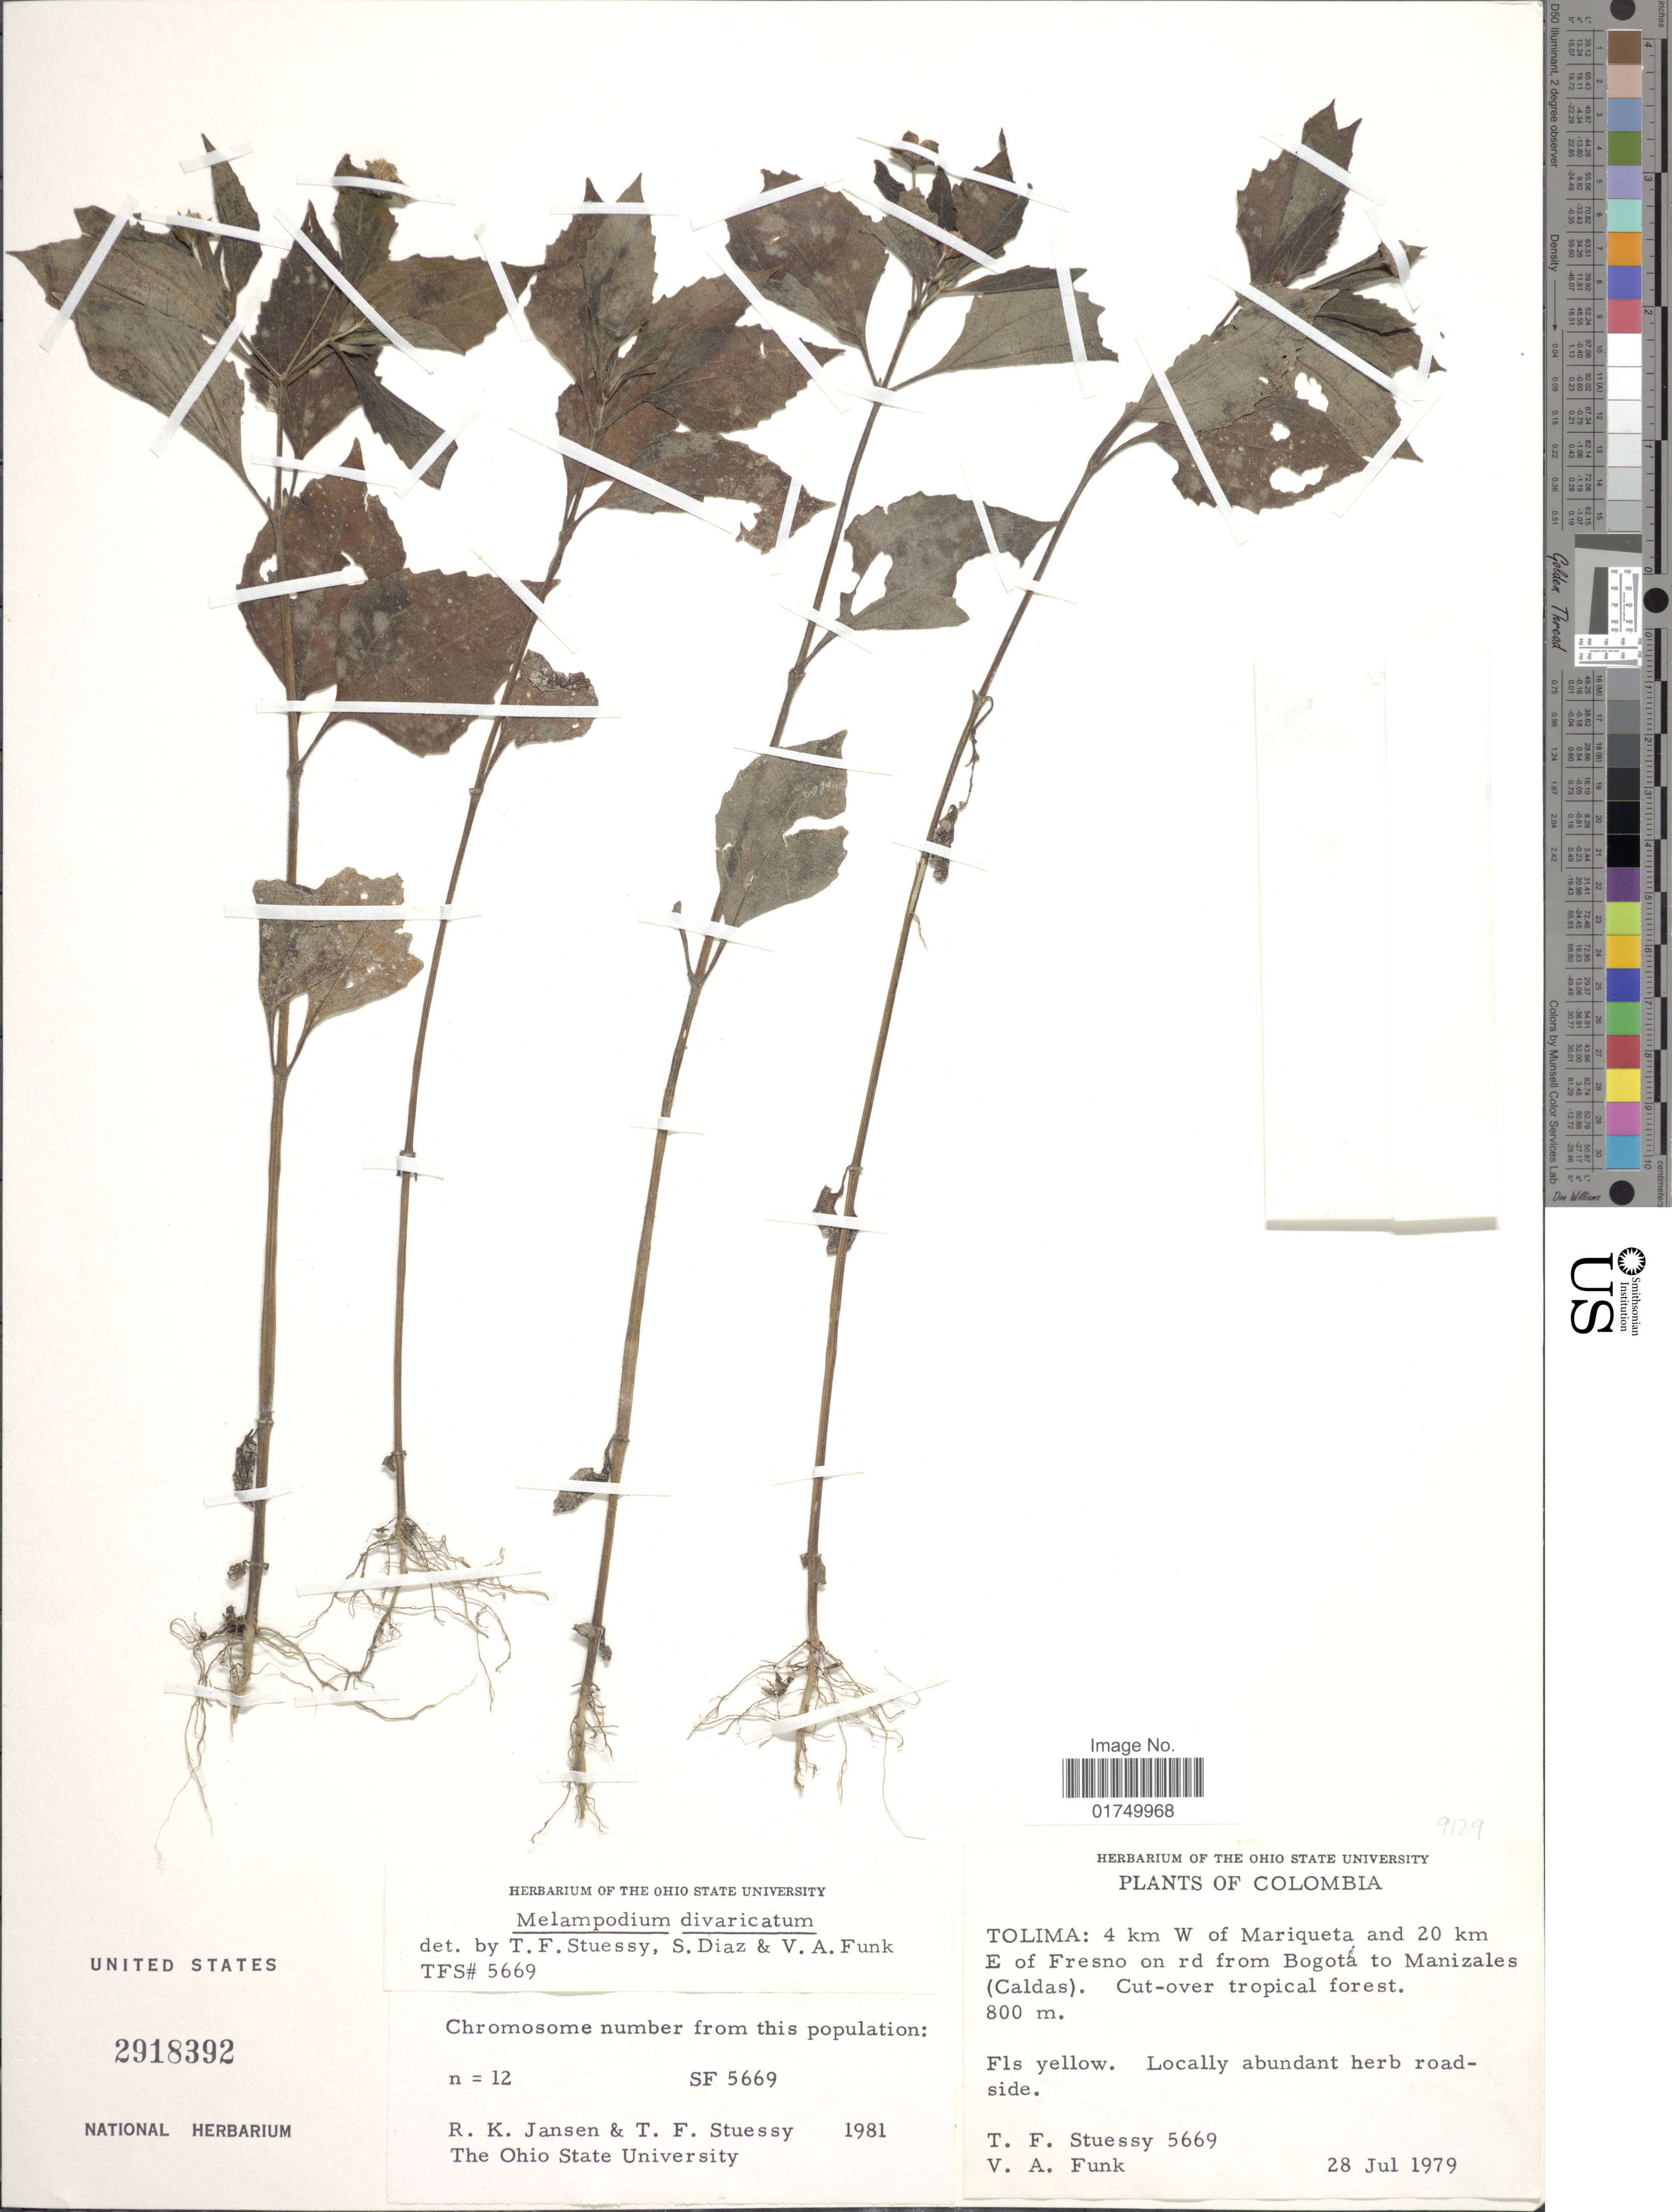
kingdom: Plantae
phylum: Tracheophyta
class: Magnoliopsida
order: Asterales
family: Asteraceae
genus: Melampodium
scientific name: Melampodium divaricatum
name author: (Rich.) DC.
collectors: T. Stuessy & V. Funk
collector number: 5669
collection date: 1979-07-28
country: Colombia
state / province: Tolima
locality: Tolima: 4 km W of Mariqueta and 20 km E of Fresno on rd from Bogotá to Manizales (Caldas)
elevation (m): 800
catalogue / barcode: US 2918392